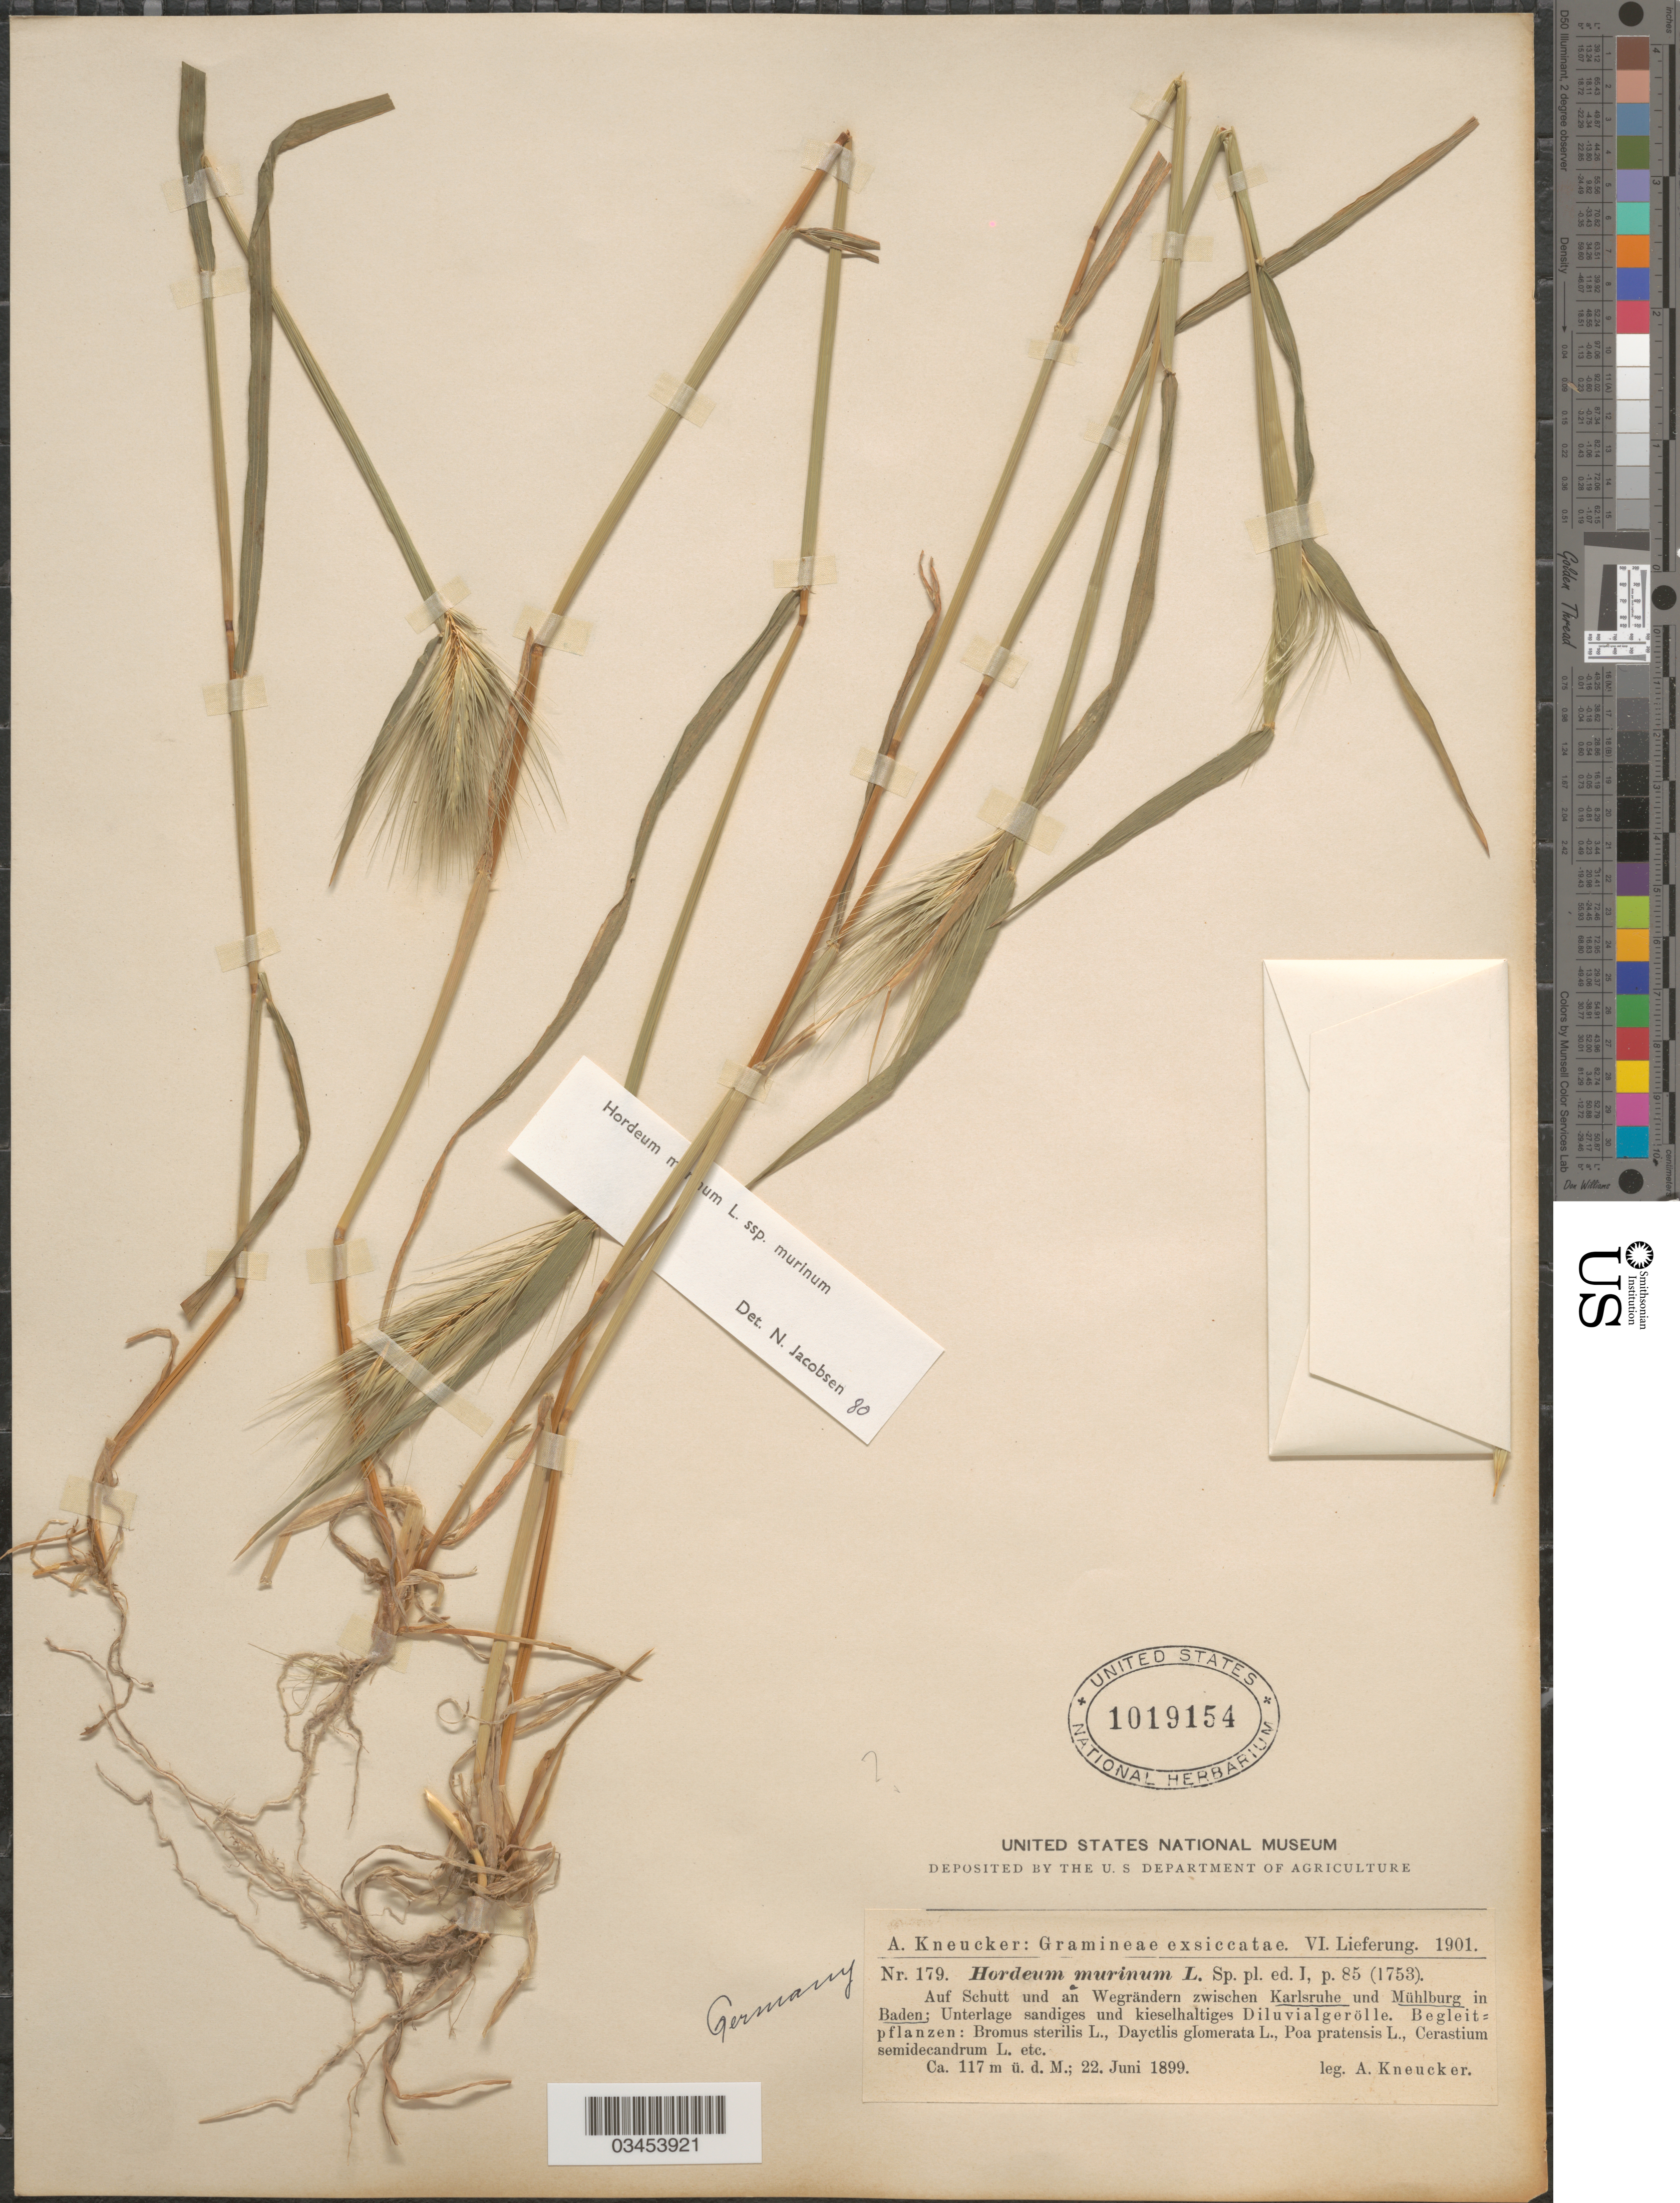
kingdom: Plantae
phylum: Tracheophyta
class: Liliopsida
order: Poales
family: Poaceae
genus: Hordeum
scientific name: Hordeum murinum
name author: L.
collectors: A. Kneucker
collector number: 179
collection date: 1899-06-22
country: Germany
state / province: Baden-Württemberg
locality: Auf Schutt und an Wegrändern zwischen Karlsruhe und Mühlburg in Baden.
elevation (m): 117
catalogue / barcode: US 1019154